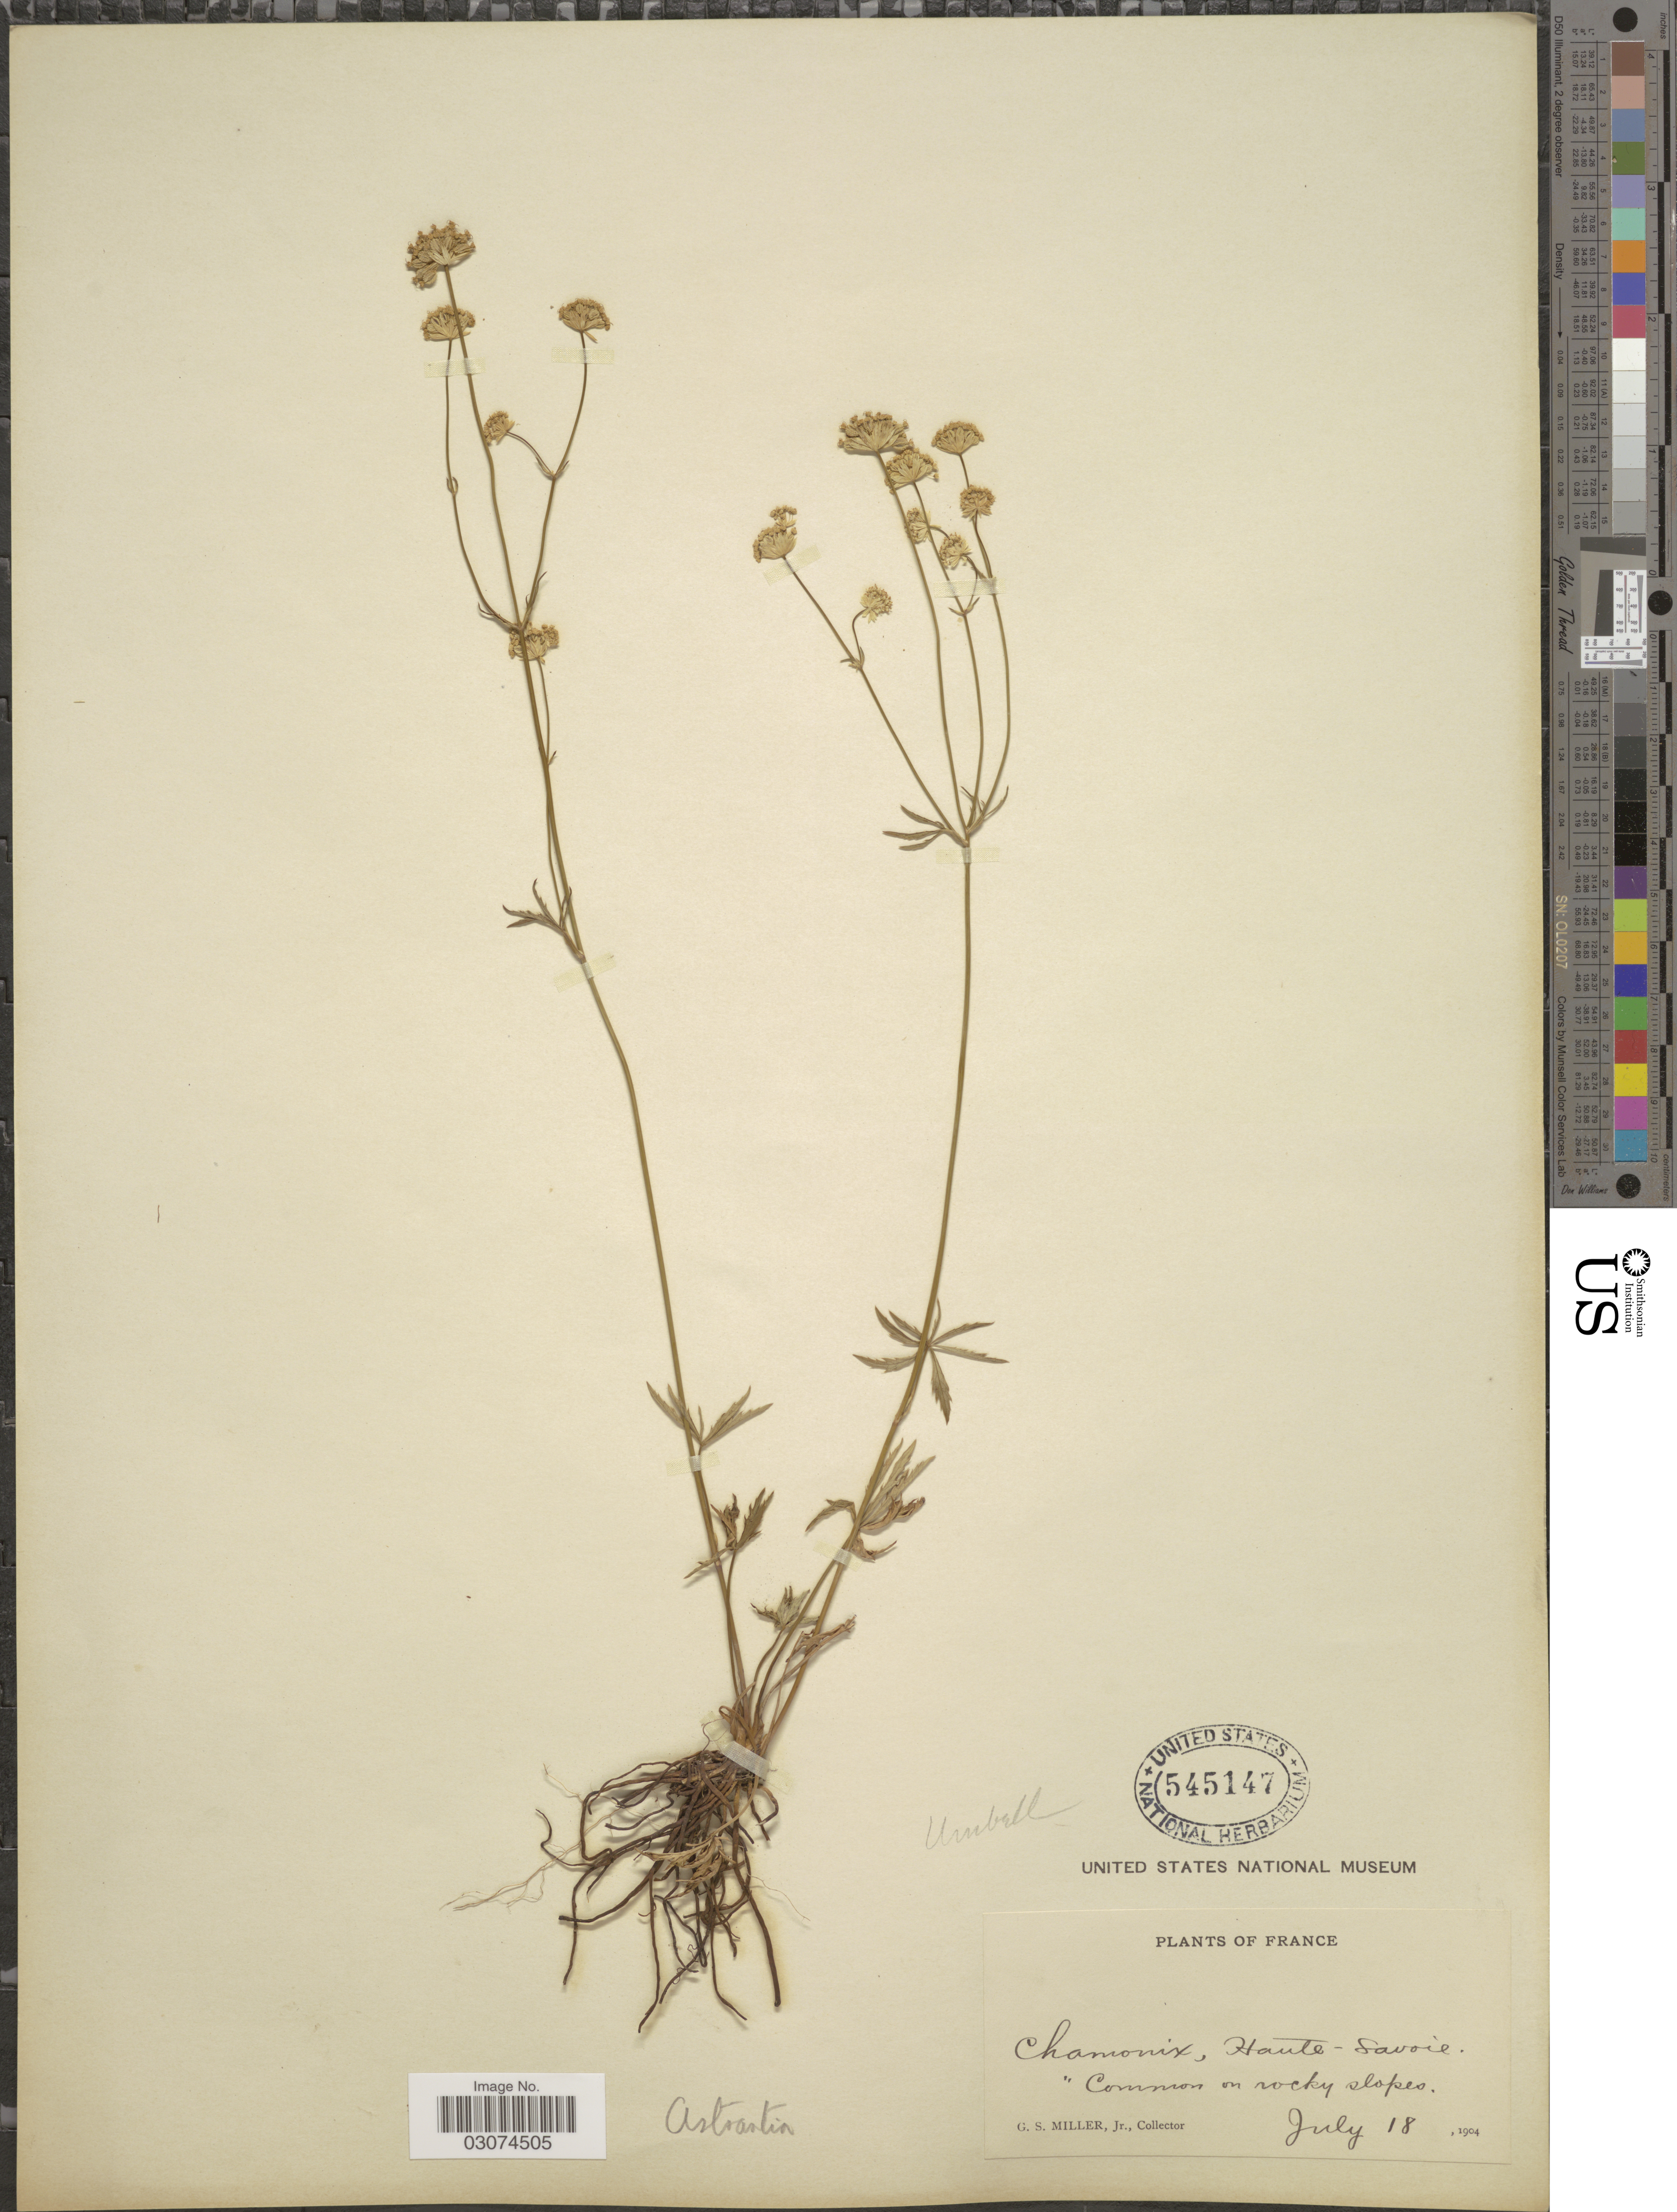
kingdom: Plantae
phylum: Tracheophyta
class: Magnoliopsida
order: Apiales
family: Apiaceae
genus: Astrantia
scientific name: Astrantia sp.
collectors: G. S. Miller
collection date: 1904-07-18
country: France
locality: Chamonix, Haute-Savoie.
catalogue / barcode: US 545147